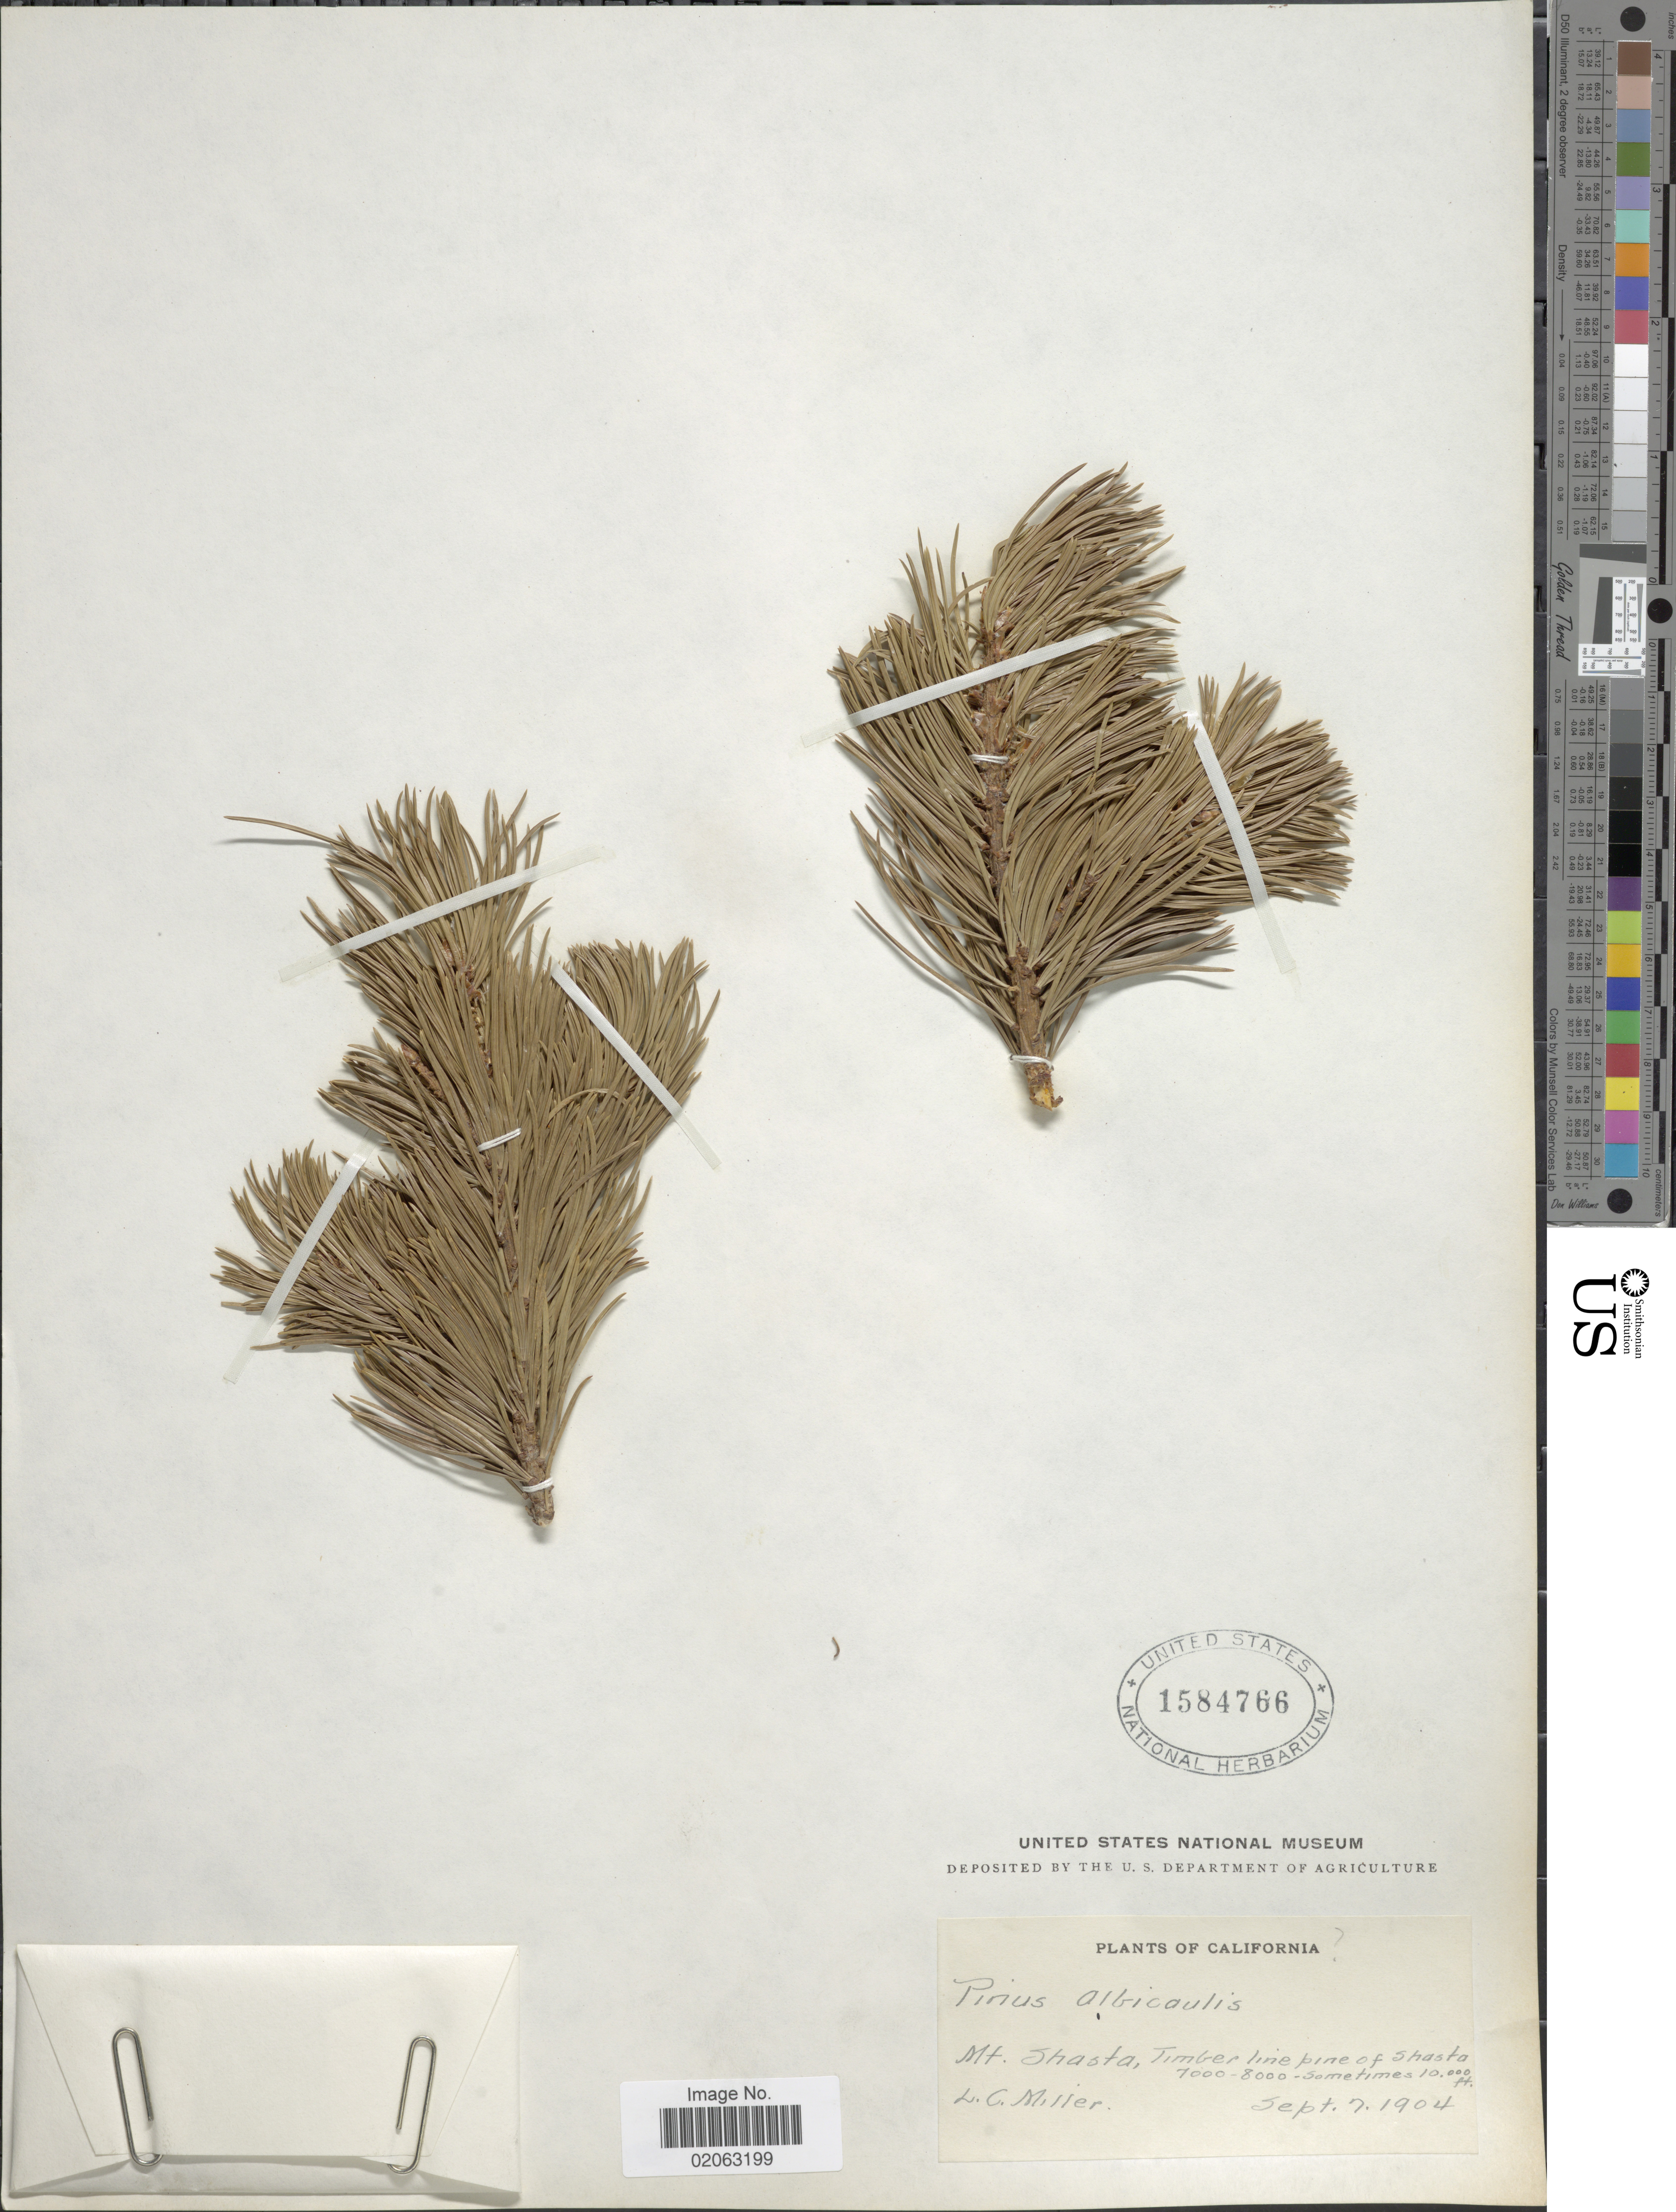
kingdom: Plantae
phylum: Tracheophyta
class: Pinopsida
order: Pinales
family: Pinaceae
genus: Pinus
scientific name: Pinus albicaulis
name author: Engelm.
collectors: L. A. Miller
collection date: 1904-09-07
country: United States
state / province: California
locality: Mt. Shasta, Timber line pine of Shasta.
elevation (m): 2134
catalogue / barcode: US 1584766